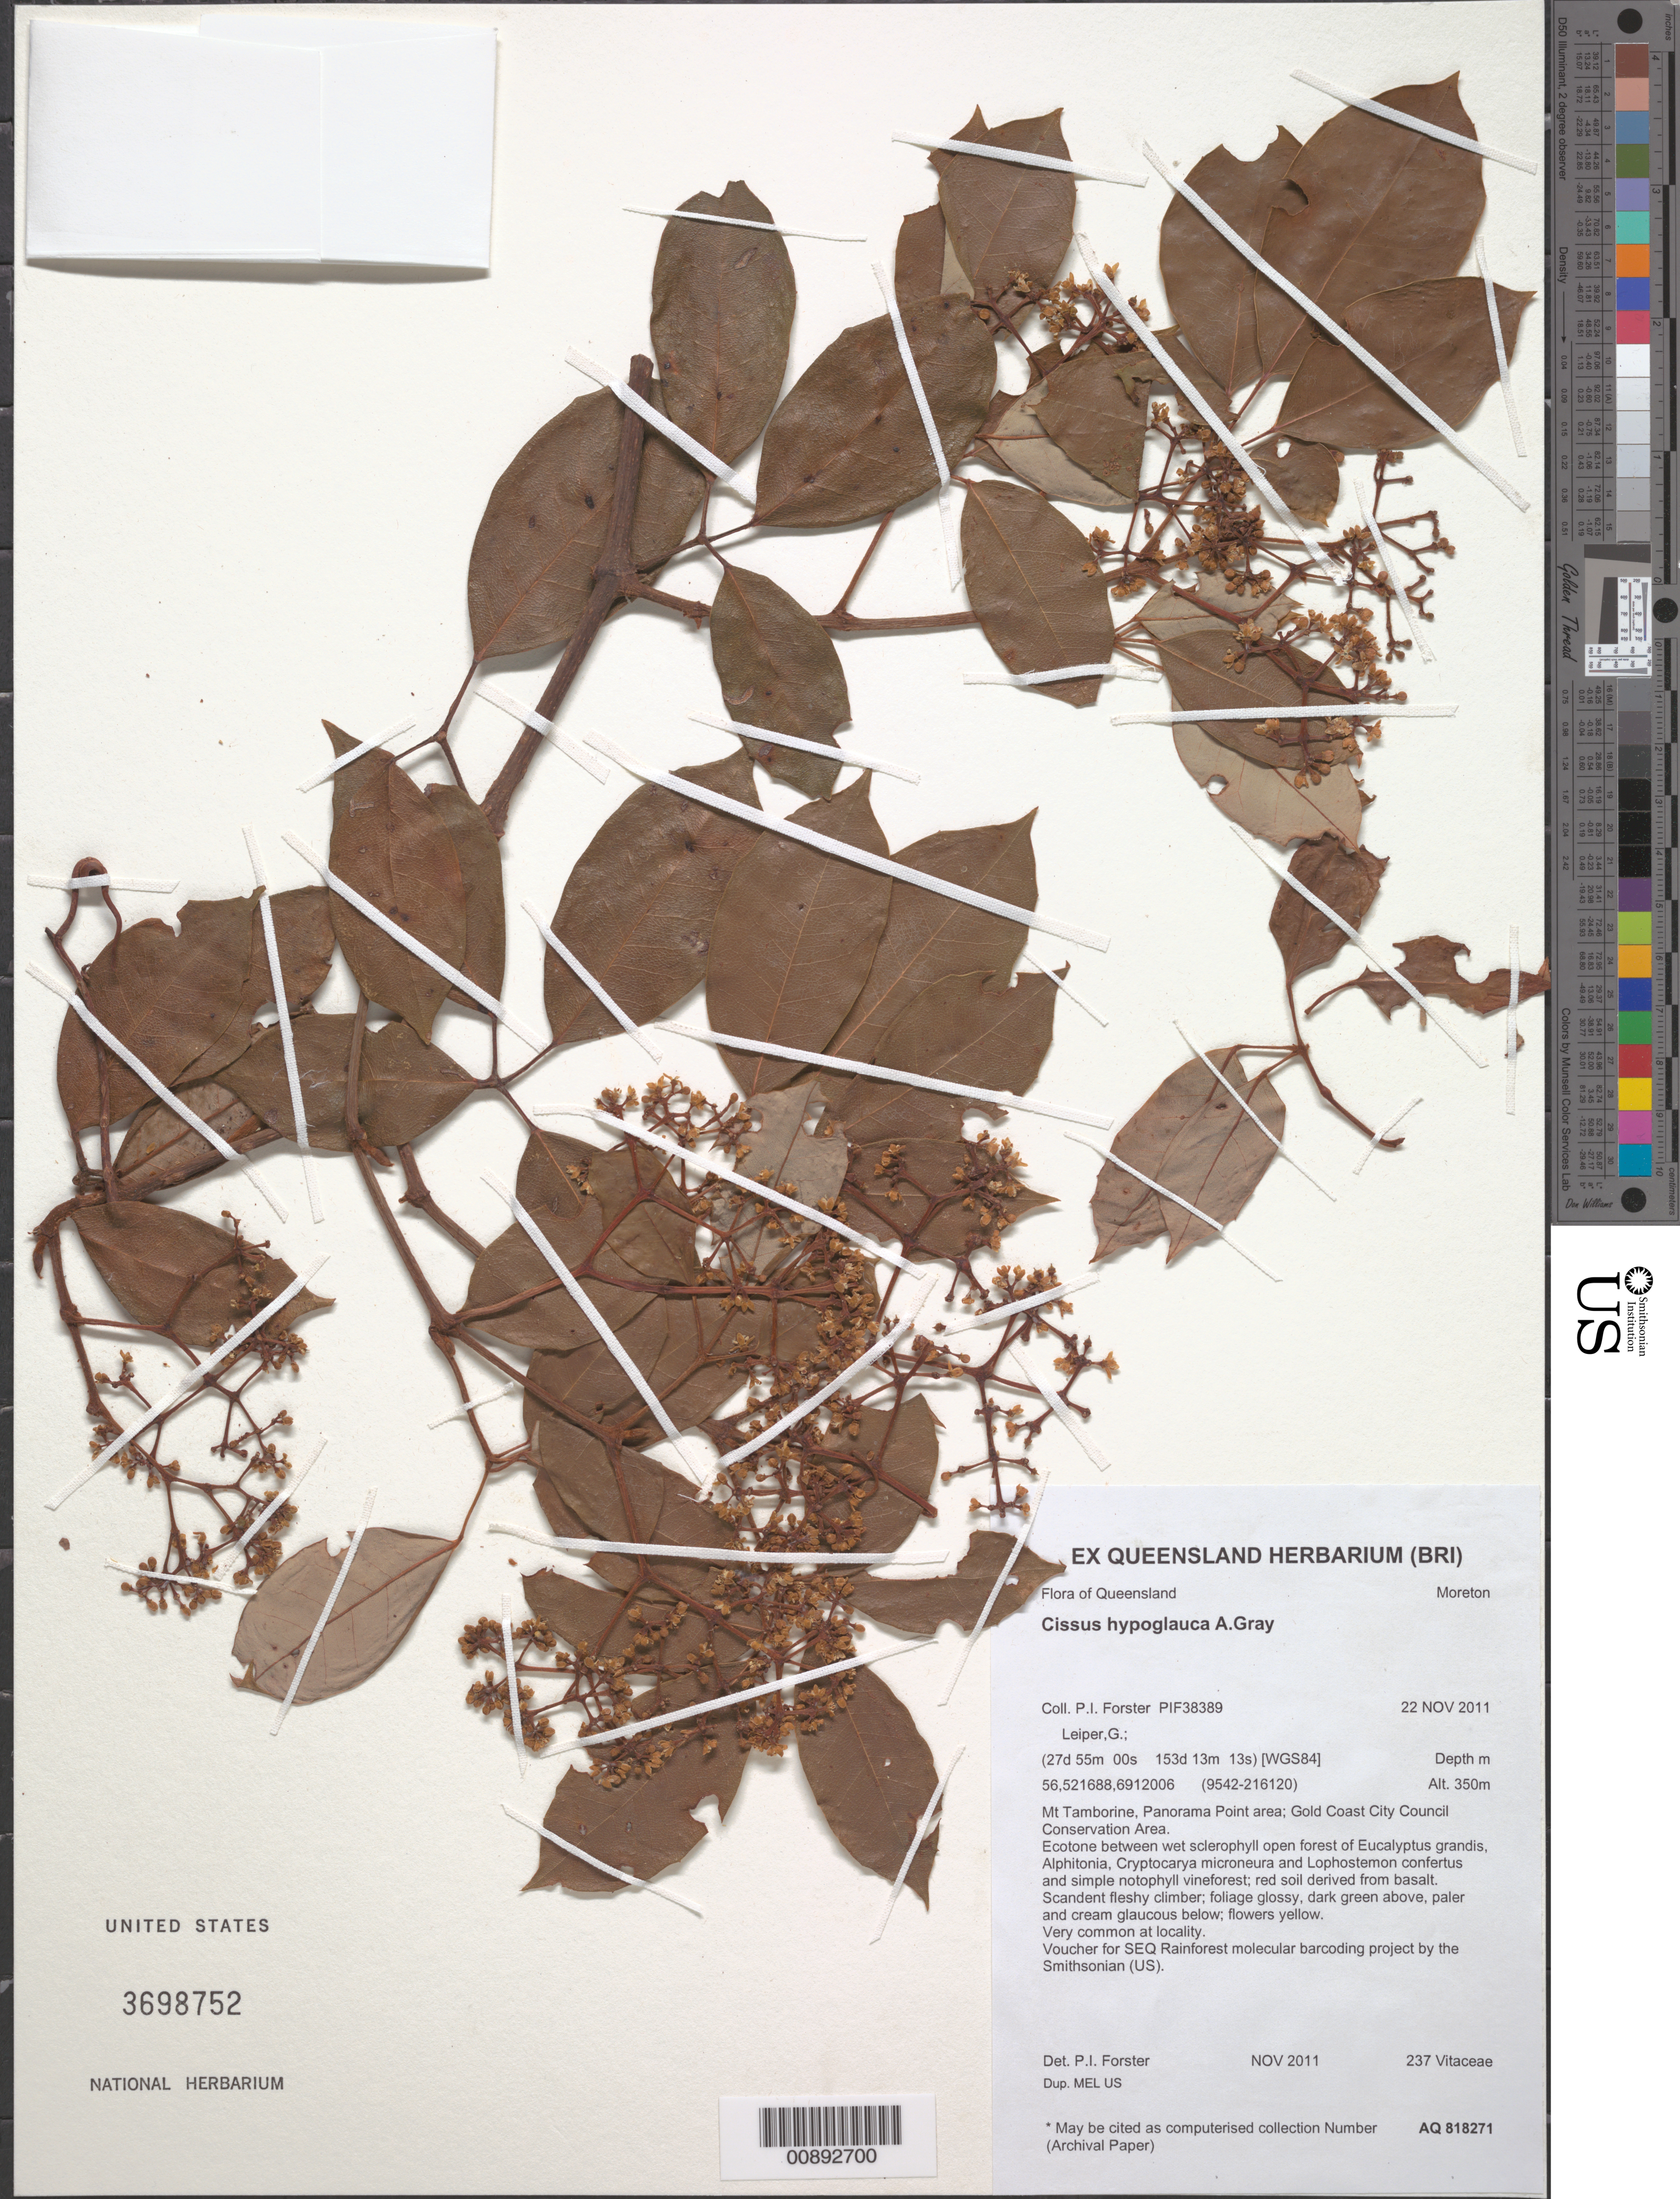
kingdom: Plantae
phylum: Tracheophyta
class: Magnoliopsida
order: Vitales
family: Vitaceae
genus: Cissus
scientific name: Cissus hypoglauca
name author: A. Gray in Wilkes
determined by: Forster, P. I.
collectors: P. Forster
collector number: PIF38389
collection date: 2011-11-22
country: Australia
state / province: Queensland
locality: Mt. Tamborine, Panorama Point area; Gold Coast City Council Conservation Area.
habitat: Ecotone between wet sclerophyll open forest of Eucalyptus grandis, Alphitonia, Cryptocarya microneura and Lophostemon confertus and simple notophyll vineforest; red soil derived from basalt.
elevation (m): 350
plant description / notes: Voucher for SEQ Rainforest molecular barcoding project by the Smithsonian (US)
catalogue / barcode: US 3698752